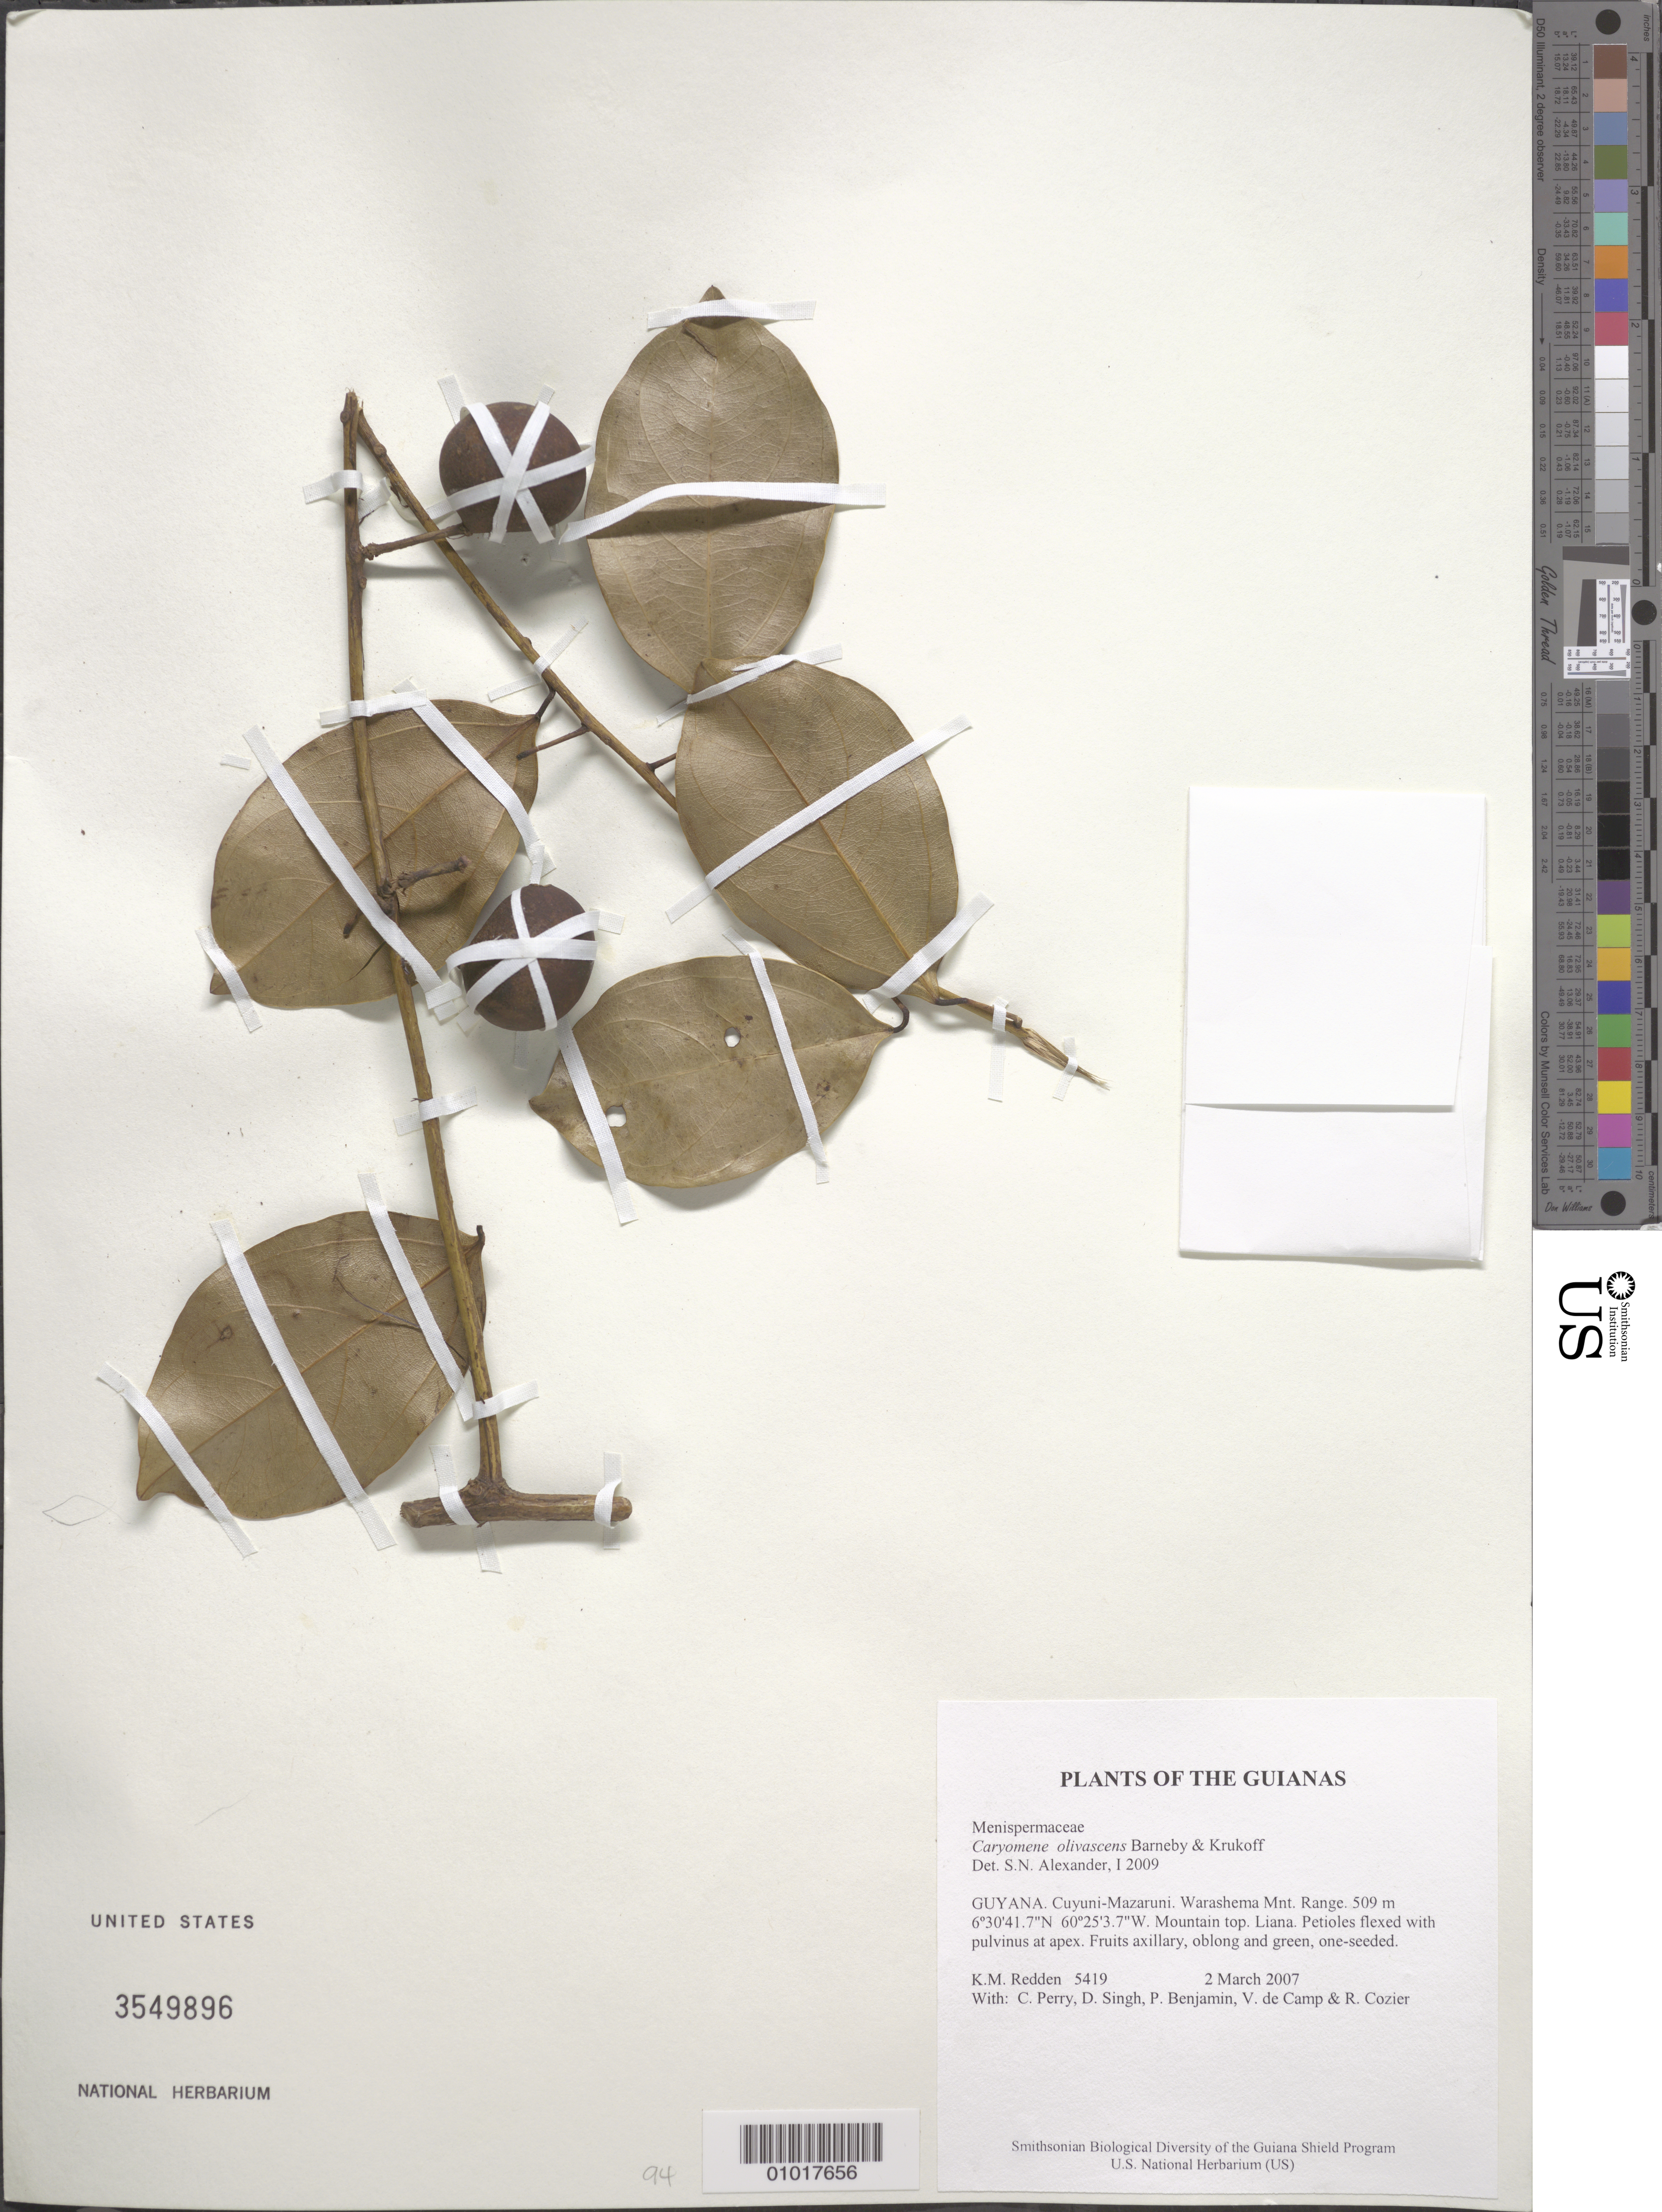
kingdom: Plantae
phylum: Tracheophyta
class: Magnoliopsida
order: Ranunculales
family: Menispermaceae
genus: Anomospermum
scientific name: Anomospermum sp.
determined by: Acevedo-Rodriguez, P., (US), Smithsonian Institution - National Museum of Natural History (UNITED STATES)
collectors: K. M. Redden, C. Perry, D. Singh, P. Benjamin, V. De Camp & R. Cozier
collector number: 5419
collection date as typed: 2 March 2007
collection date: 2007-03-02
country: Guyana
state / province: Cuyuni-Mazaruni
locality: Warashema Mnt. Range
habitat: Mountain top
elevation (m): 509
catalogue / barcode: US 3549896